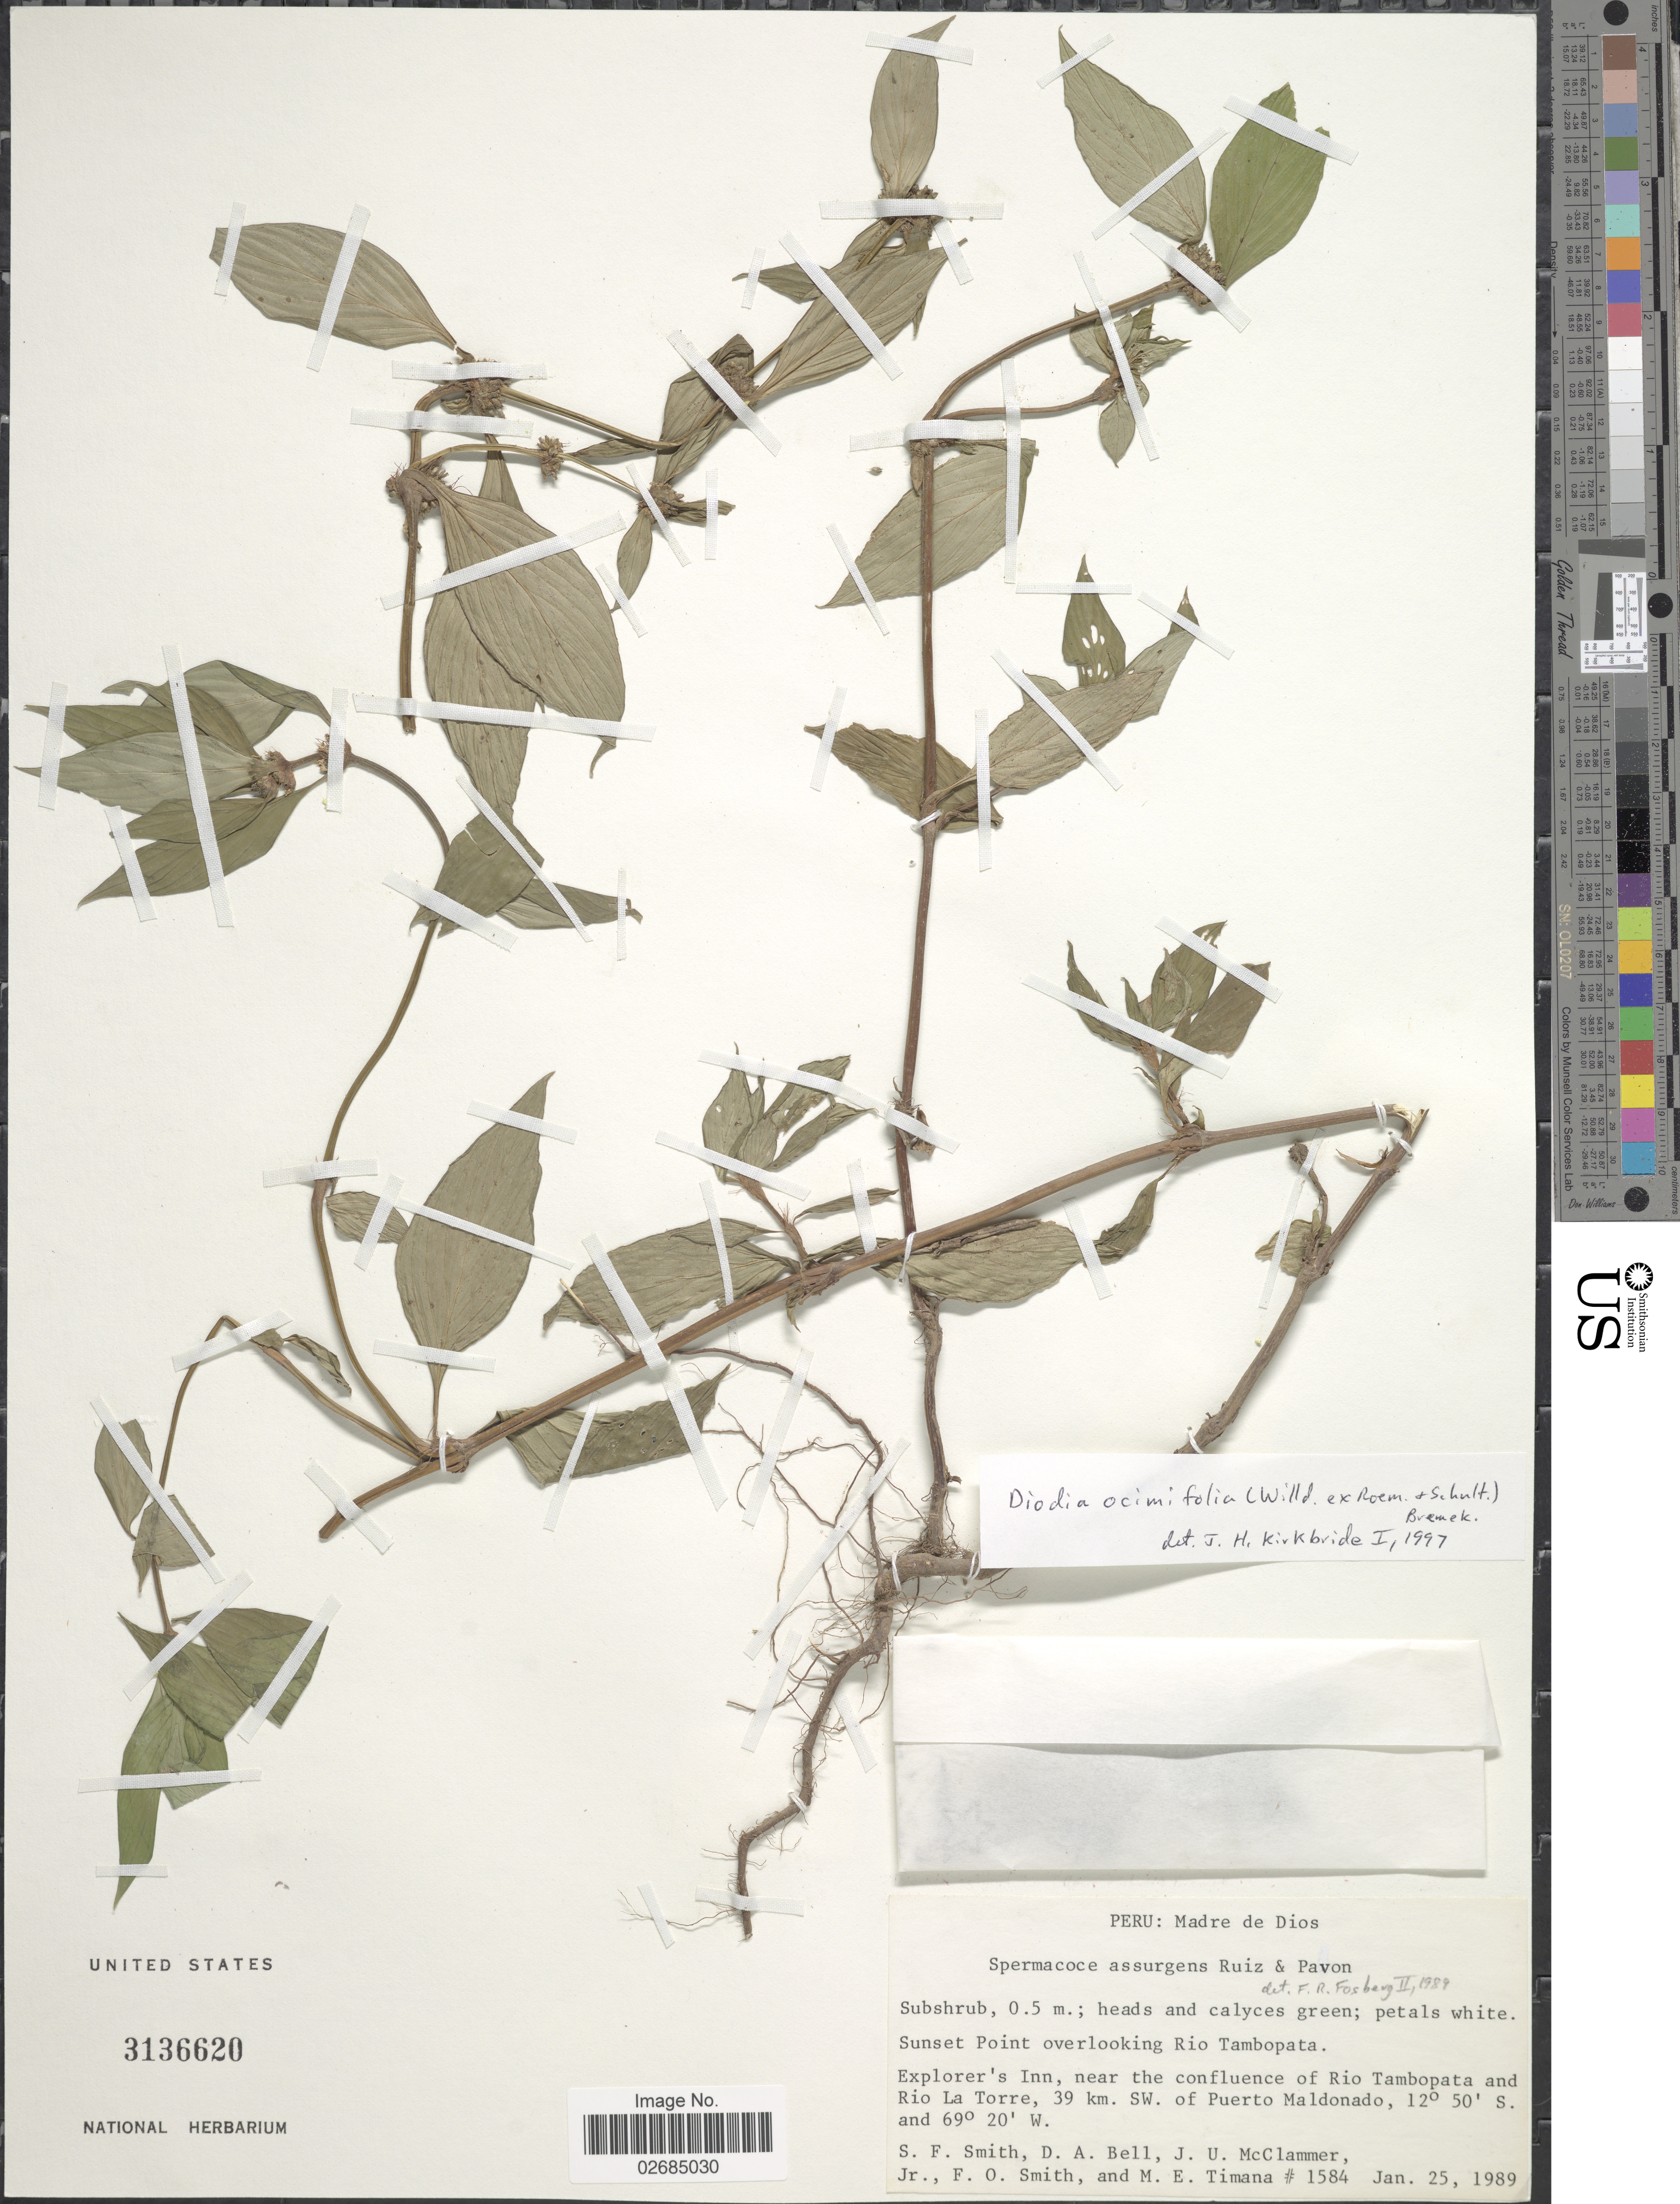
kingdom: Plantae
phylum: Tracheophyta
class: Magnoliopsida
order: Gentianales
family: Rubiaceae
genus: Diodia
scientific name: Diodia ocimifolia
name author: (Willd. ex Roem. & Schult.) Bremek.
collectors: S.F. Smith, D. A. Bell, J. McClammer & F. Smith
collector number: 1584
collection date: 1989-01-25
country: Peru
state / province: Madre de Dios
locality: Explorer's Inn, near the confluence of Rio Tambopata and Rio La Torre, 39 km. SW. of Puerto Maldonado.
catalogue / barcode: US 3136620